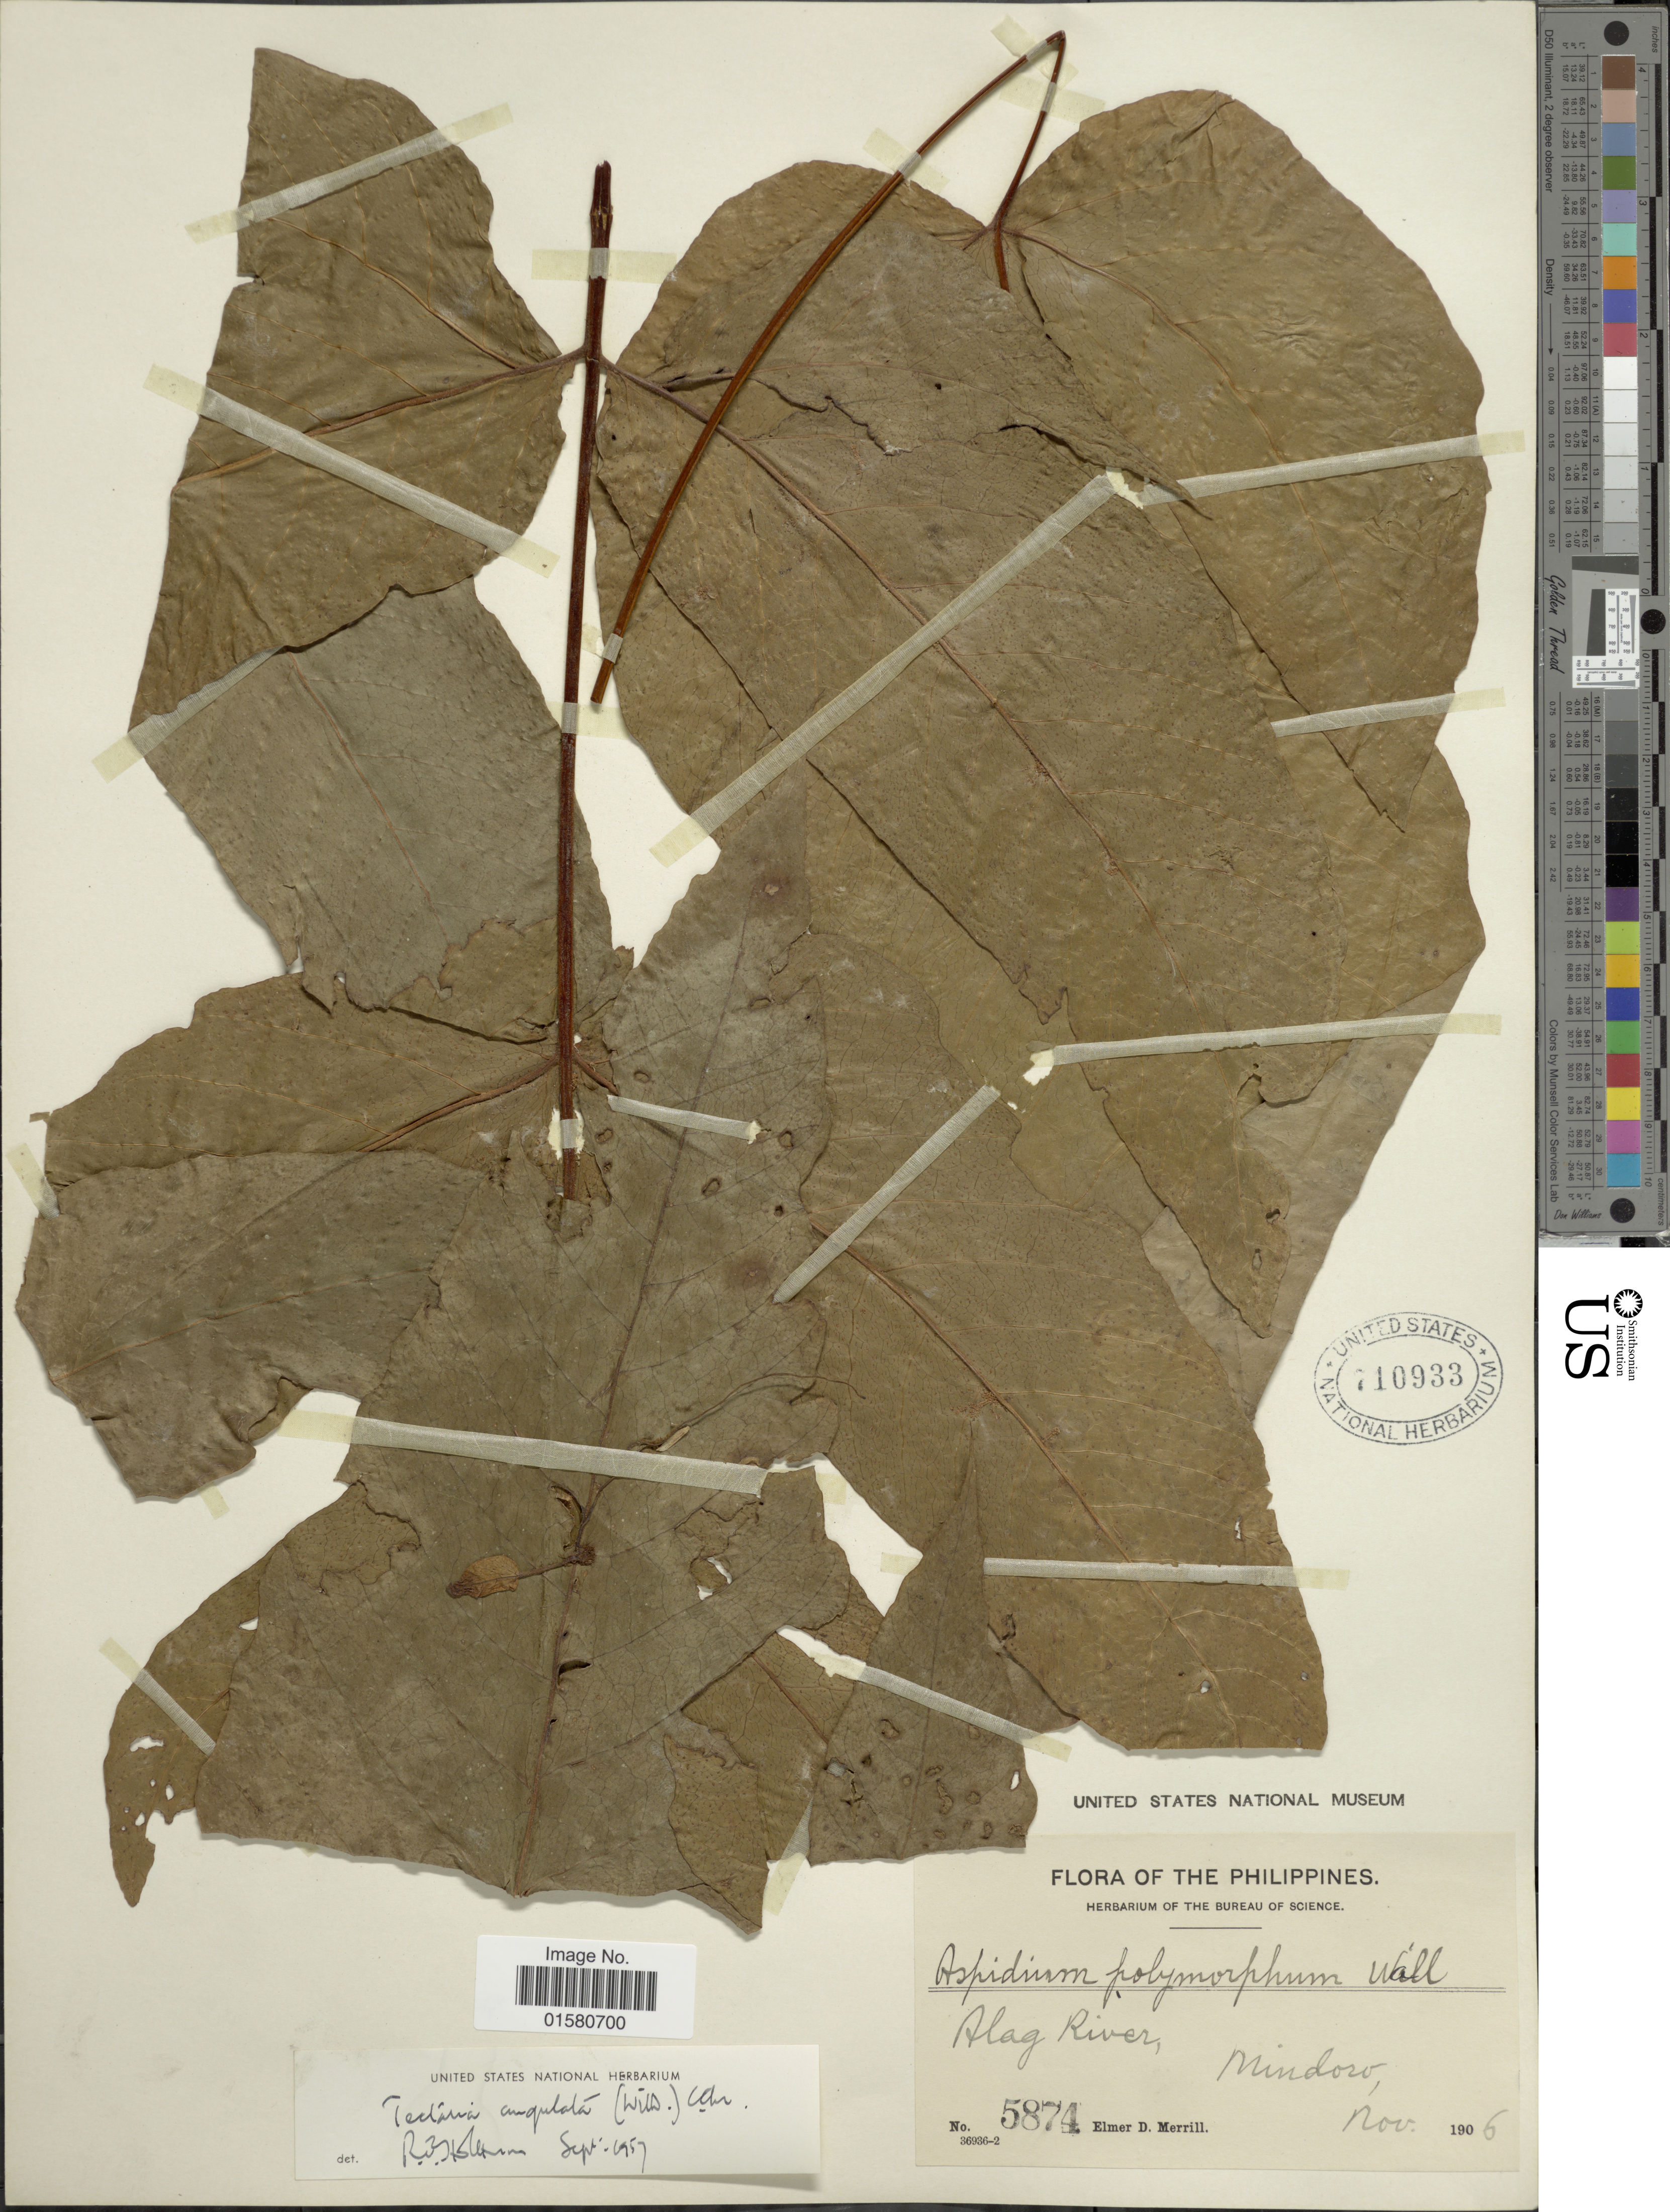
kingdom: Plantae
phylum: Tracheophyta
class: Polypodiopsida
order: Polypodiales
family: Tectariaceae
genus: Tectaria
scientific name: Tectaria angulata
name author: (Willd.) Copel.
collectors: E. D. Merrill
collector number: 5874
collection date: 1906-11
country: Philippines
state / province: Mimaropa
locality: Alag River, Mindoro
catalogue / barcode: US 710933